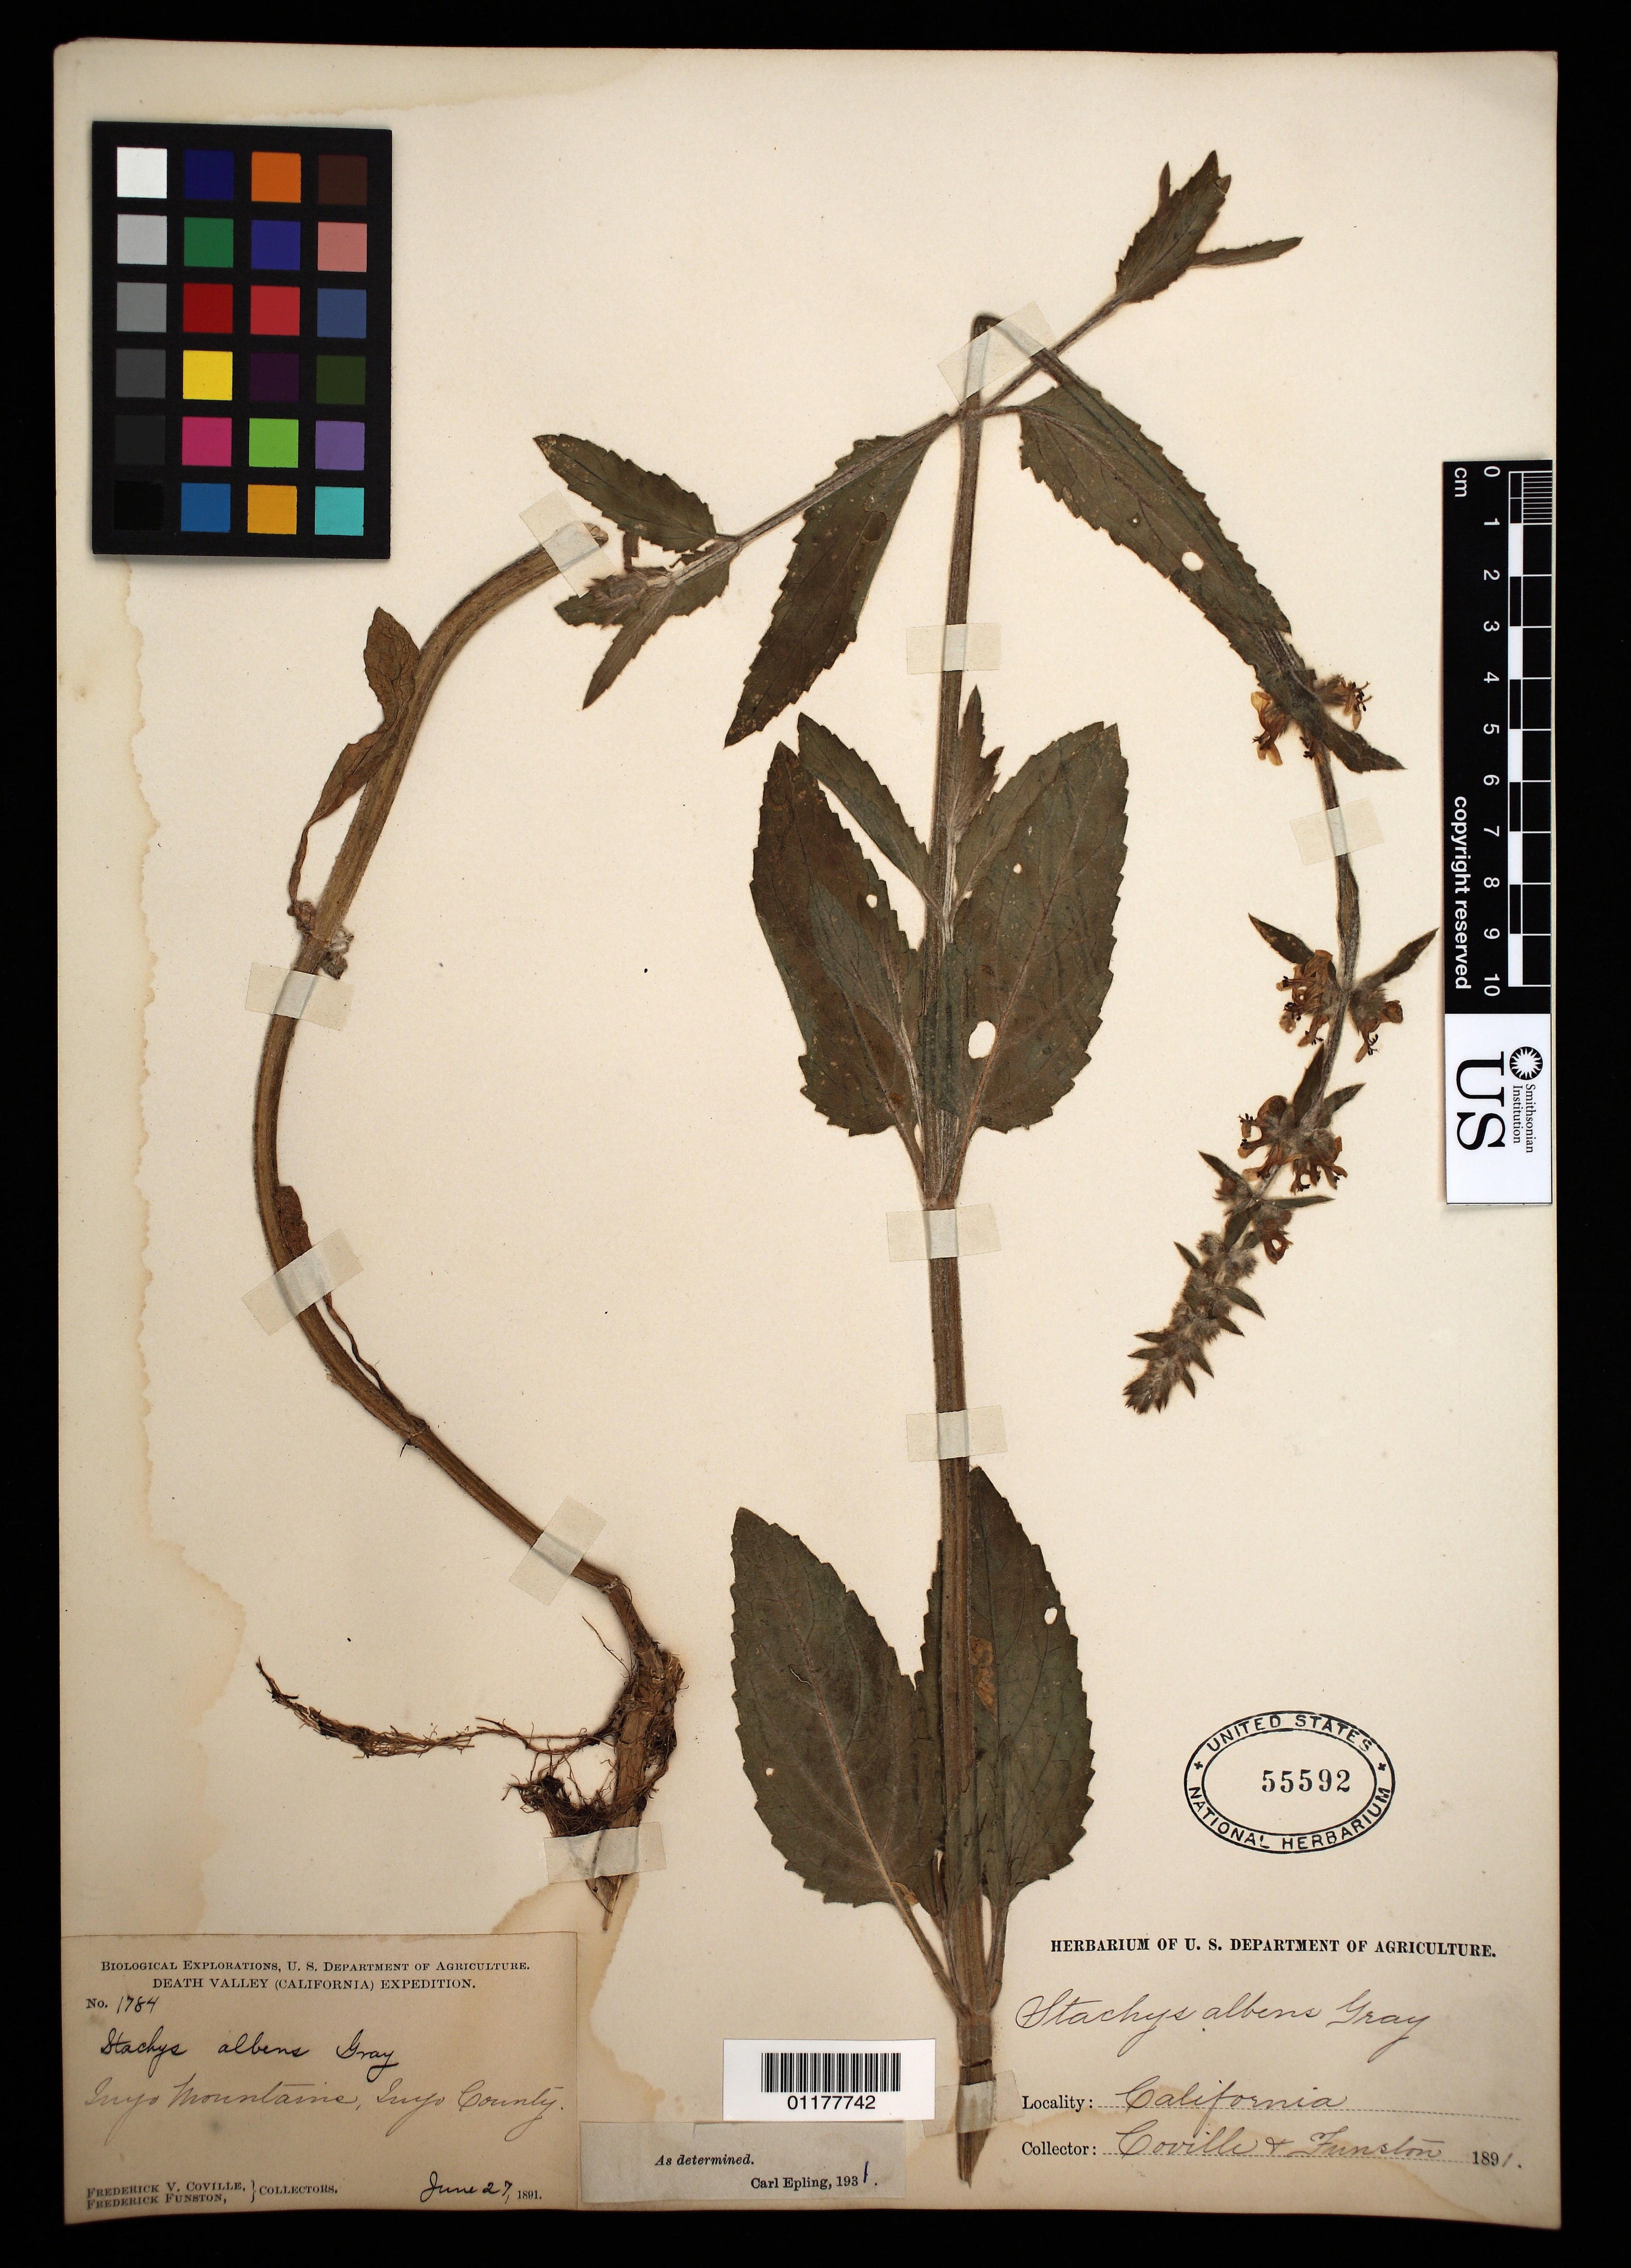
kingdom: Plantae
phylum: Tracheophyta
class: Magnoliopsida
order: Lamiales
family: Lamiaceae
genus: Stachys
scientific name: Stachys albens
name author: A. Gray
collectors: F. V. Coville & F. Funston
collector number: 1784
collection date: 1891-06-27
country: United States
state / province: California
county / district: Inyo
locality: Inyo Mountains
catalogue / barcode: US 55592